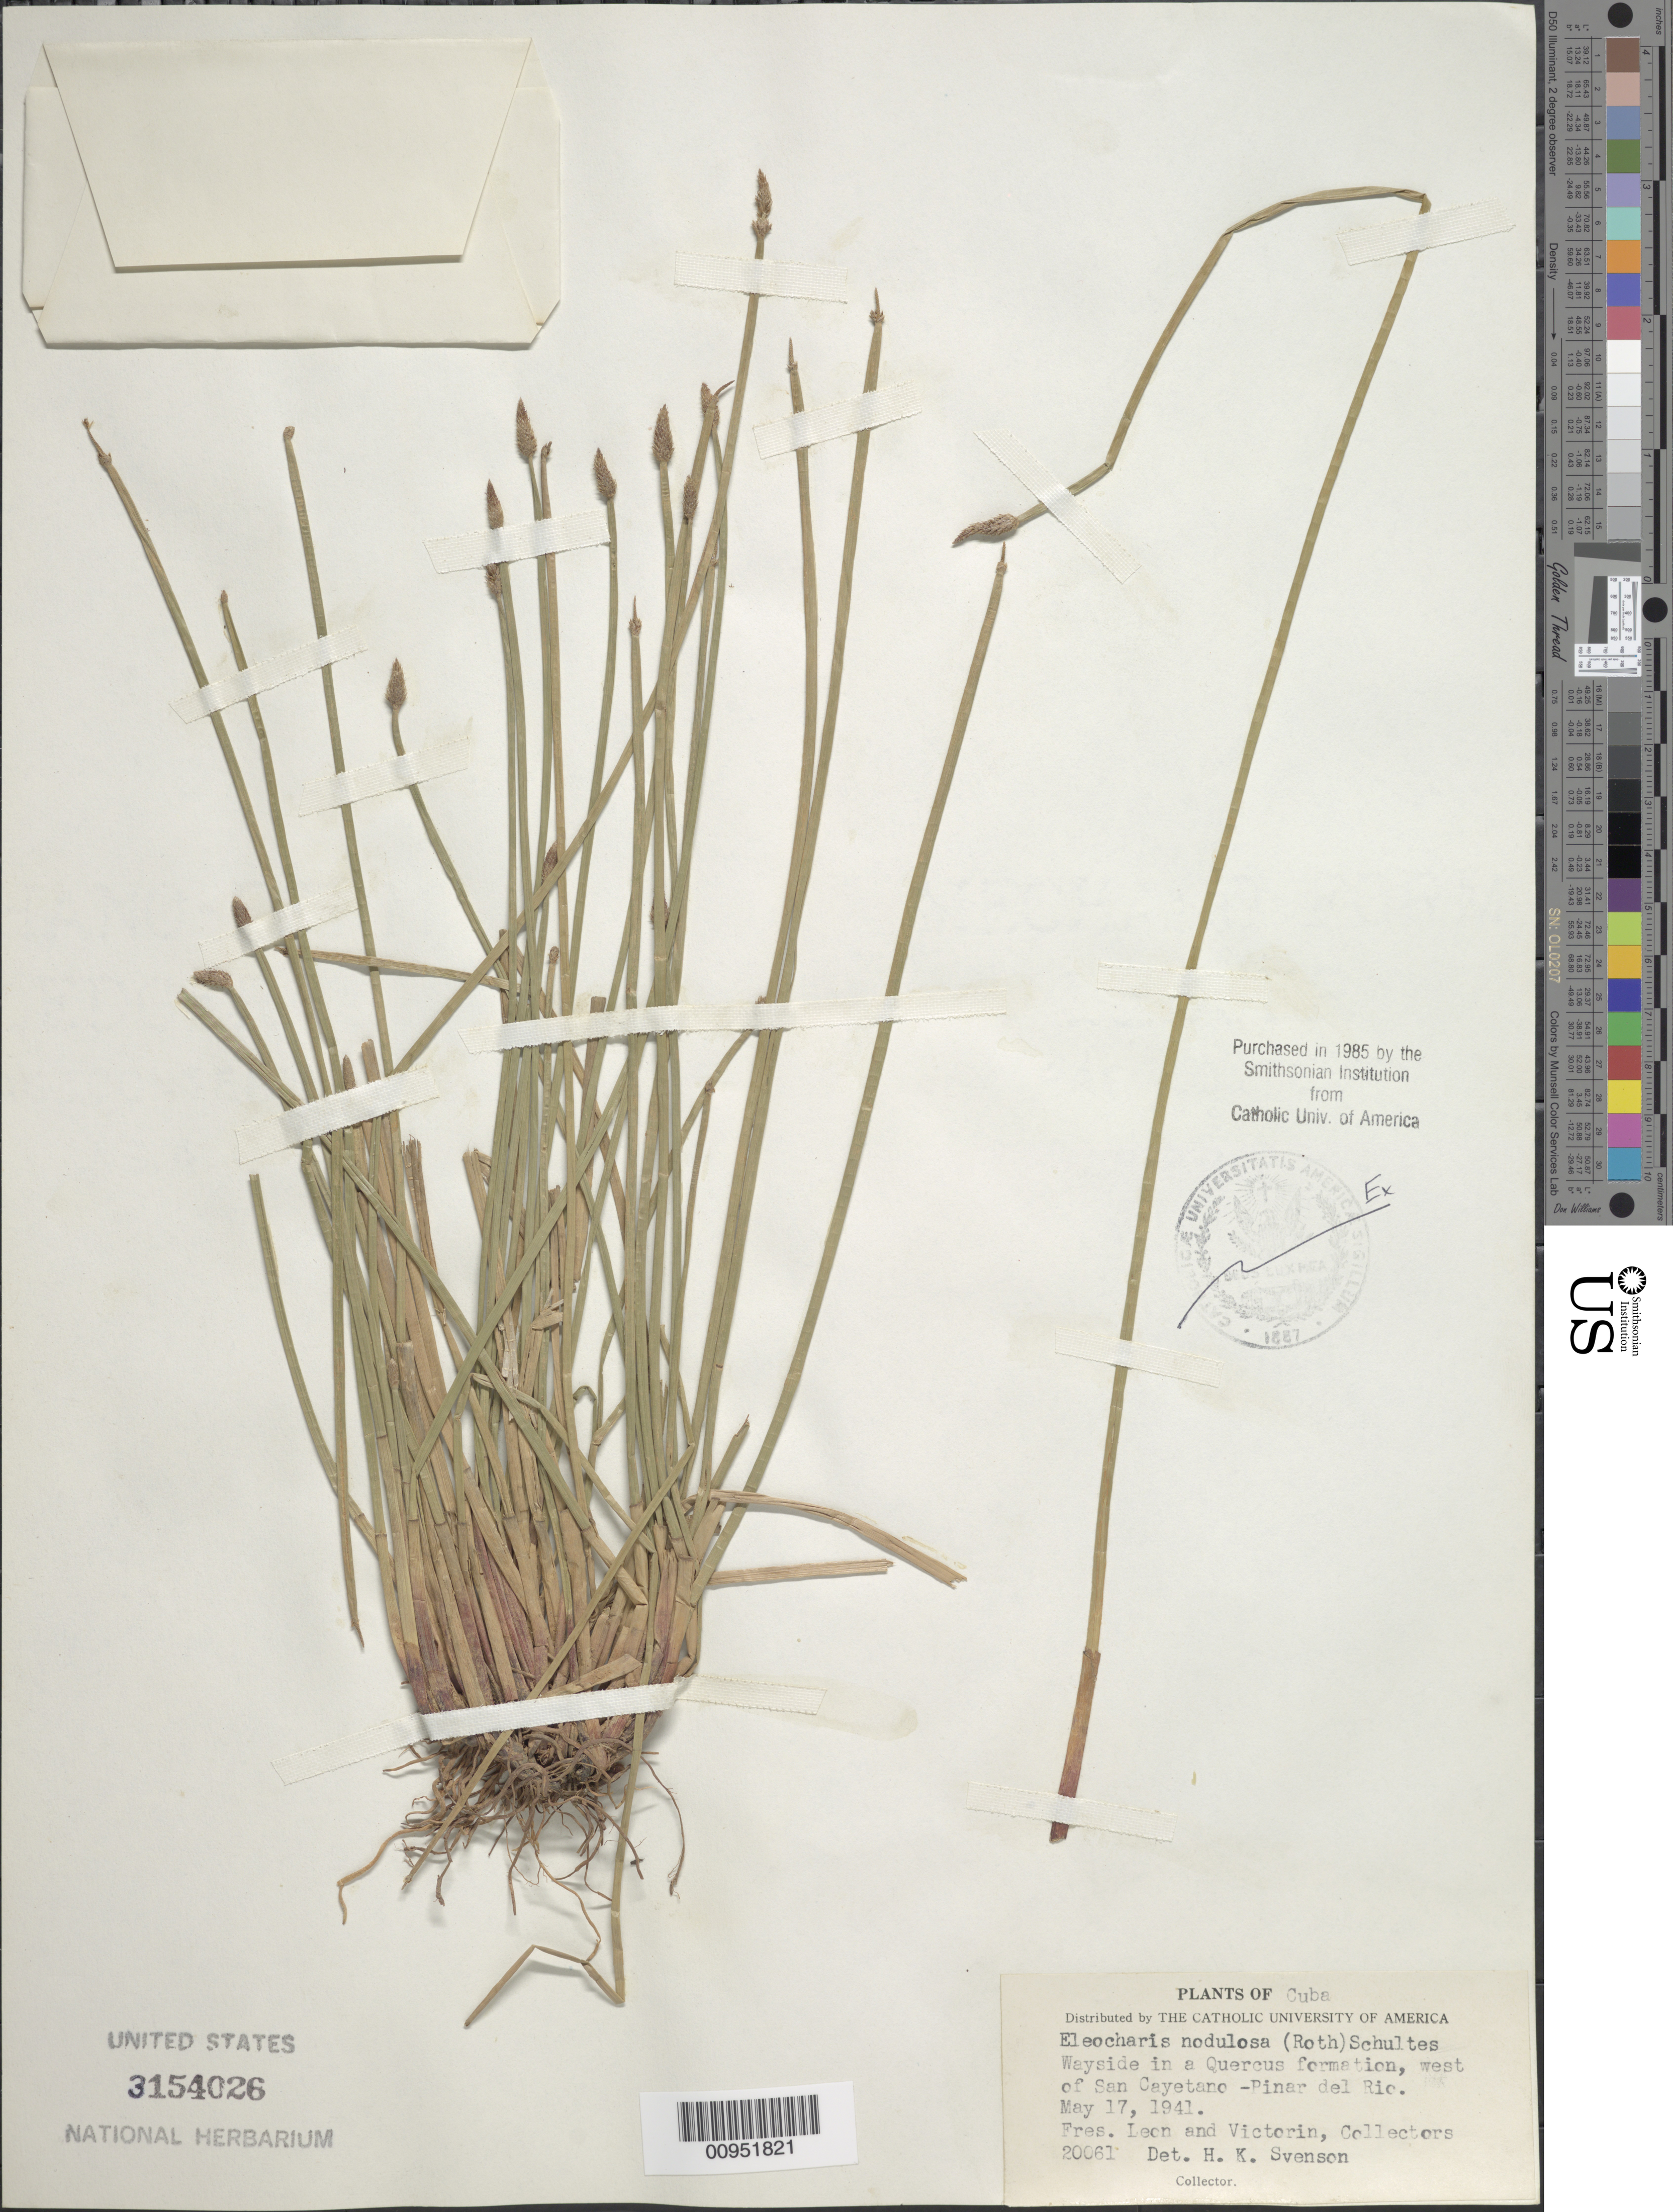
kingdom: Plantae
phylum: Tracheophyta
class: Liliopsida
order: Poales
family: Cyperaceae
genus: Eleocharis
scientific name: Eleocharis montana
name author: (Kunth) Roem. & Schult.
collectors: Bro. León & F. Victorin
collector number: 20061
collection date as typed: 17 May 1941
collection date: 1941-05-17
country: Cuba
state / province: Pinar del Rio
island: Cuba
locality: W of San Cayetano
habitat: Wayside in a Quercus formation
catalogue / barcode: US 3154026